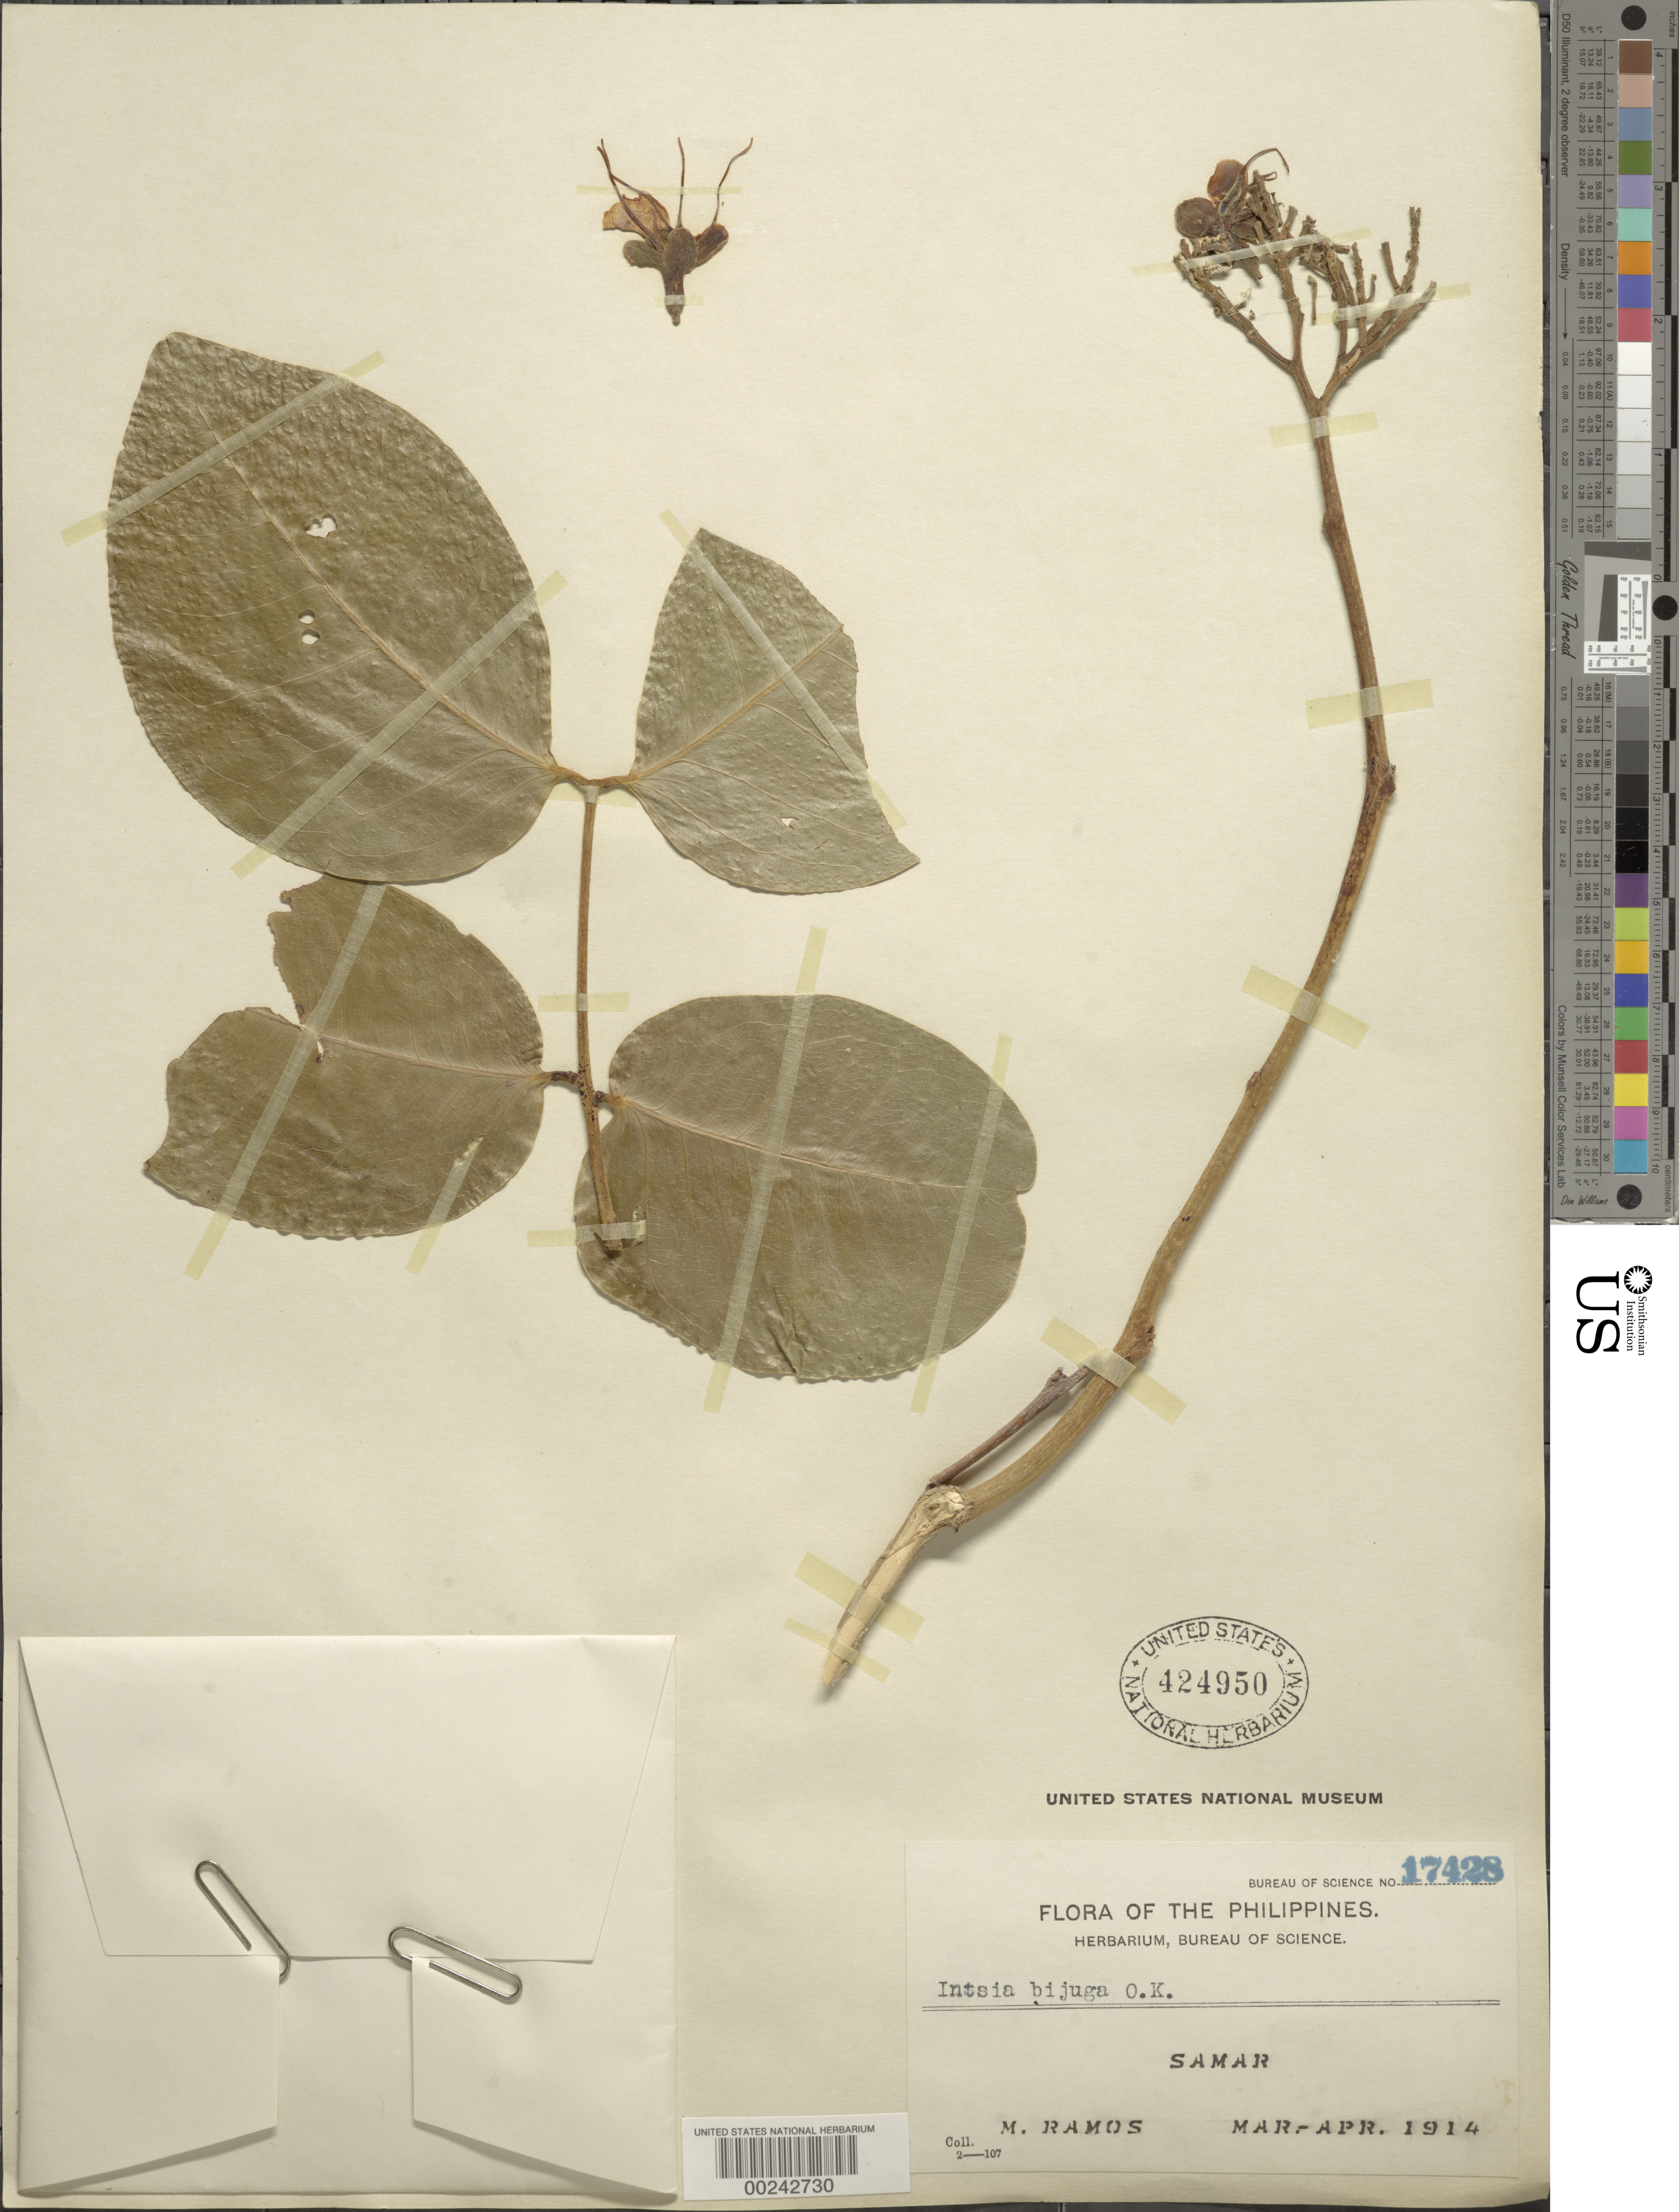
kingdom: Plantae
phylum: Tracheophyta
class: Magnoliopsida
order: Fabales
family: Fabaceae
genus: Intsia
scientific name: Intsia bijuga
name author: (Colebr.) Kuntze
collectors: M. Ramos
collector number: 17428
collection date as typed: Mar 1914 to -- Apr 1914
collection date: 1914-03/1914-04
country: Philippines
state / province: Eastern Visayas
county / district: Eastern Samar / Northern Samar / Western Samar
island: Samar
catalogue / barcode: US 424950